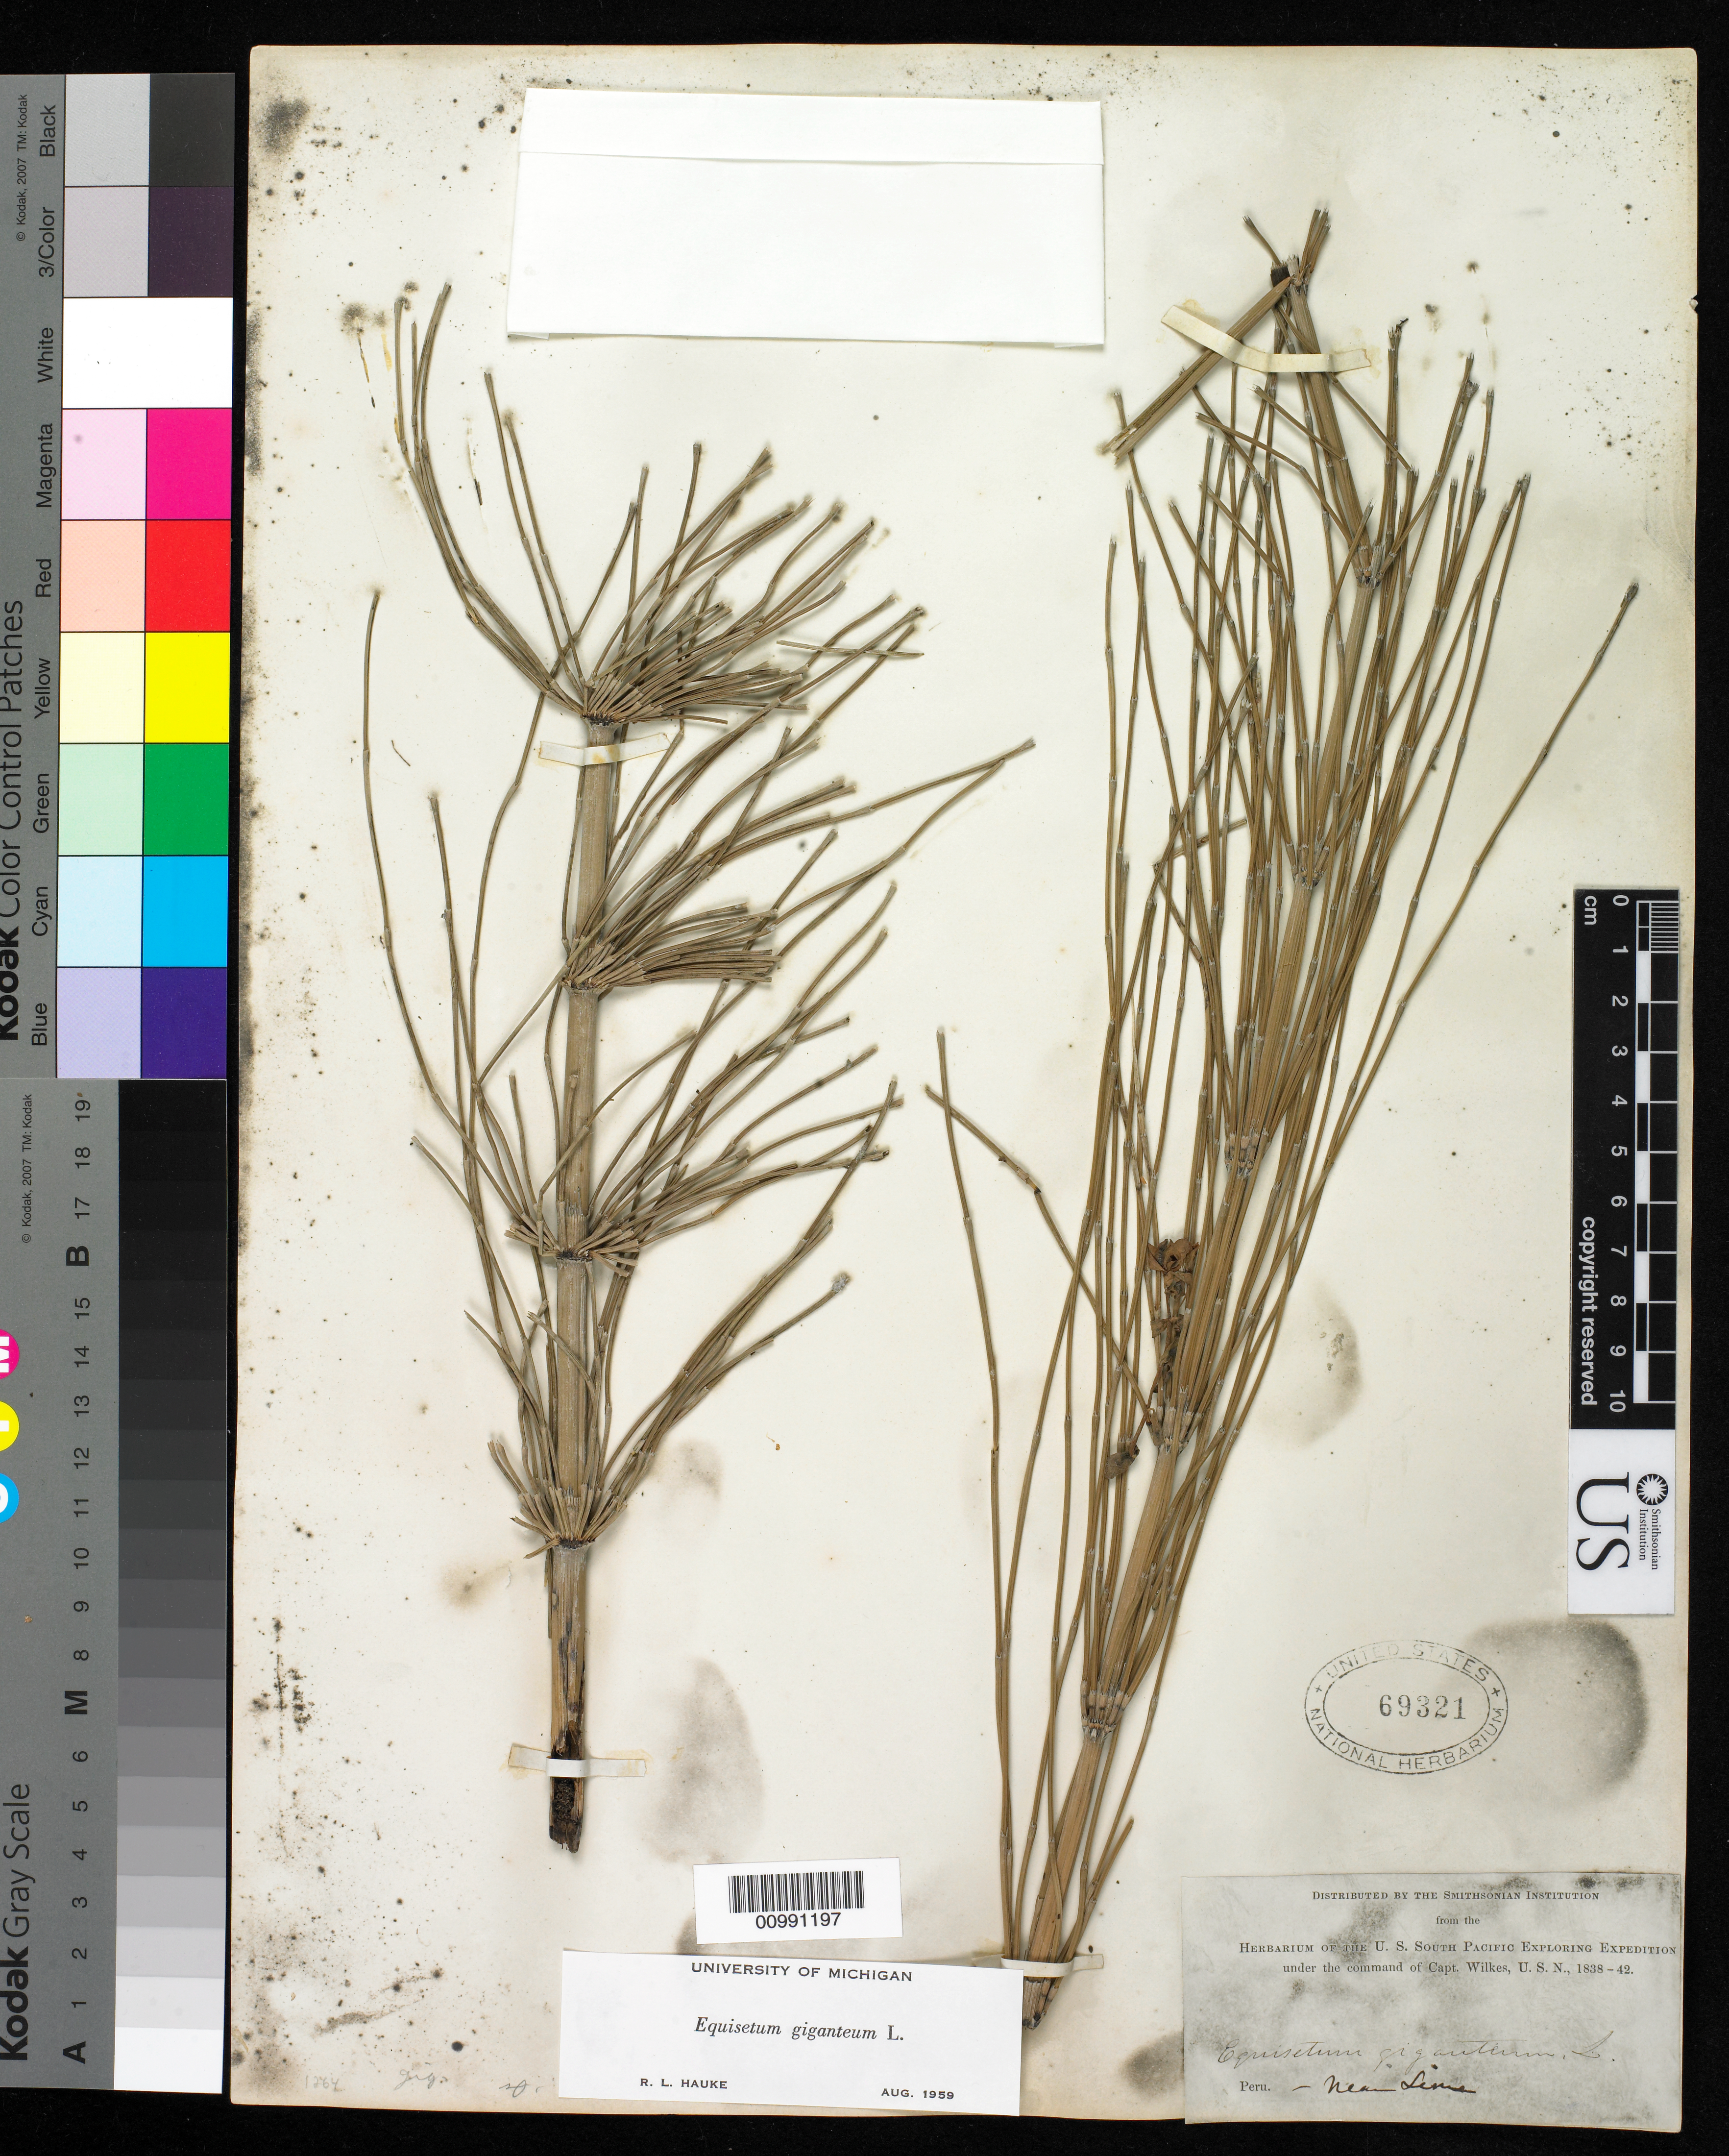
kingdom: Plantae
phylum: Tracheophyta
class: Polypodiopsida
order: Equisetales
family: Equisetaceae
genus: Equisetum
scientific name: Equisetum giganteum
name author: L.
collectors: Wilkes Explor. Exped.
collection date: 1838/1842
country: Peru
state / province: Lima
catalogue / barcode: US 69321